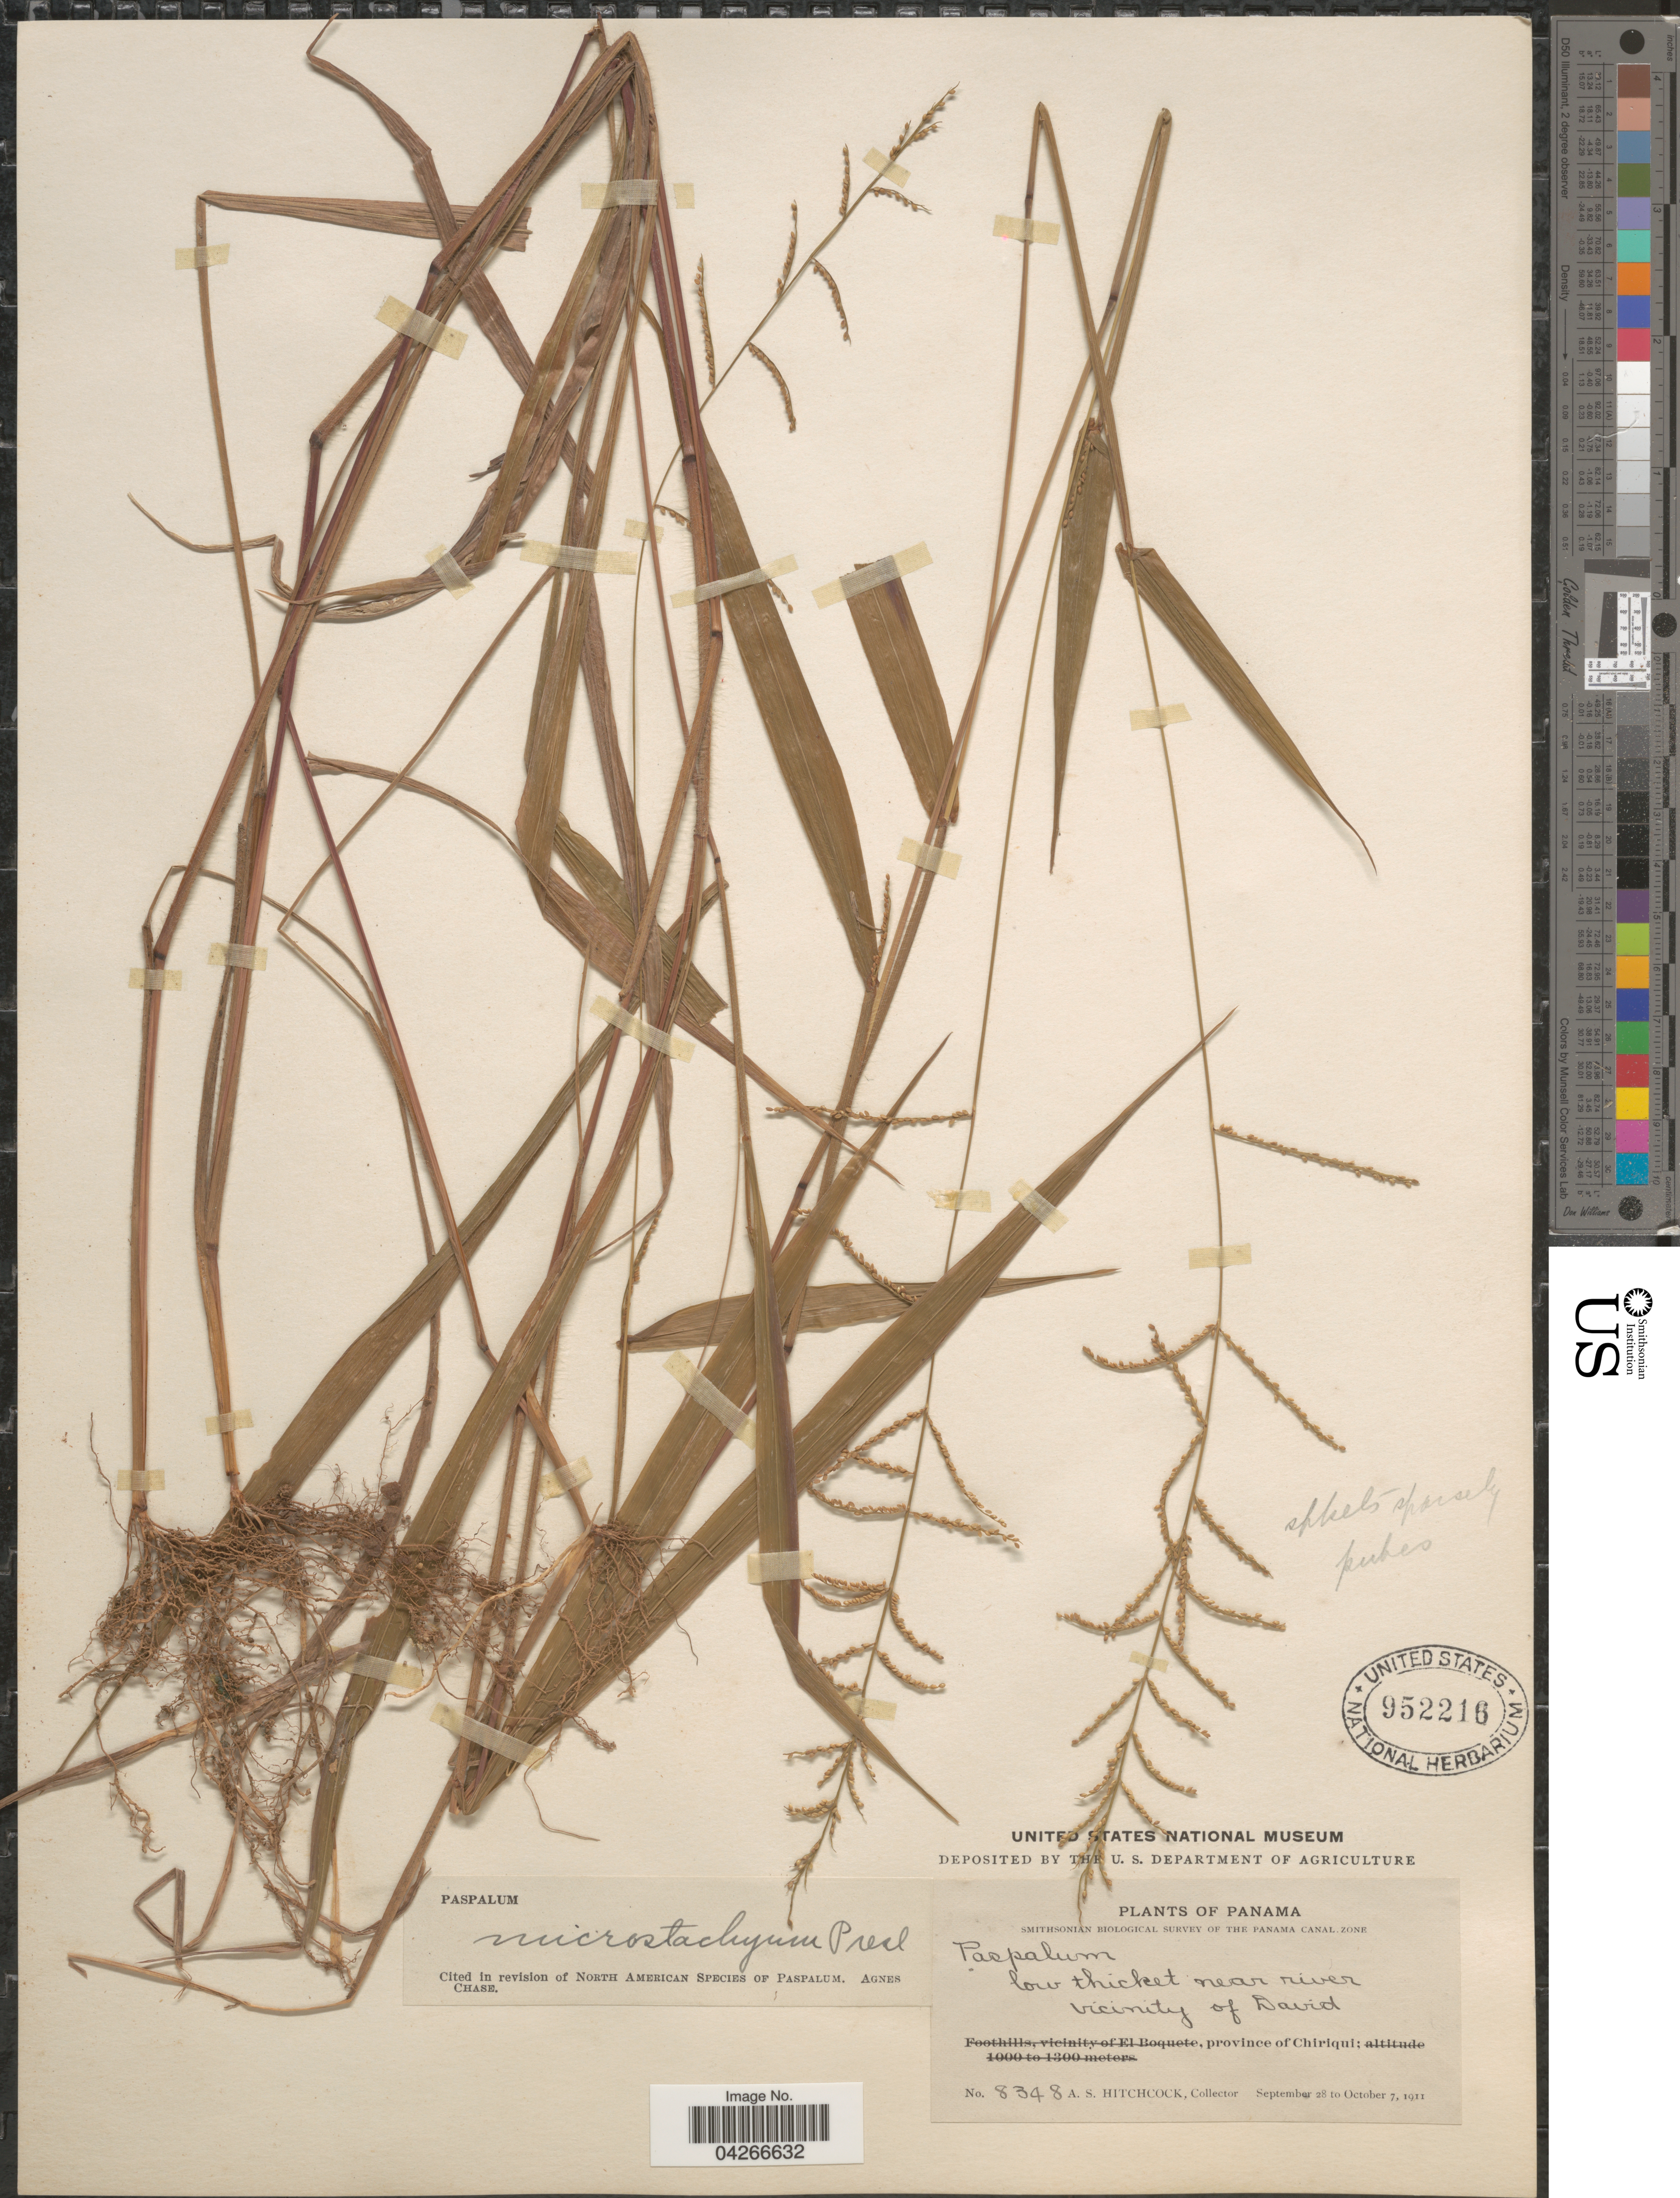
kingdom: Plantae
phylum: Tracheophyta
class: Liliopsida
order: Poales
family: Poaceae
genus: Paspalum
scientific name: Paspalum microstachyum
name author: J. Presl in C. Presl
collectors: A. S. Hitchcock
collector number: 8348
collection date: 1911-09-28/1911-10-07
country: Panama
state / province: Chiriqui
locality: Smithsonian Biological Survey of the Panama Canal Zone. Vicinity of David.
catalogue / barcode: US 952216